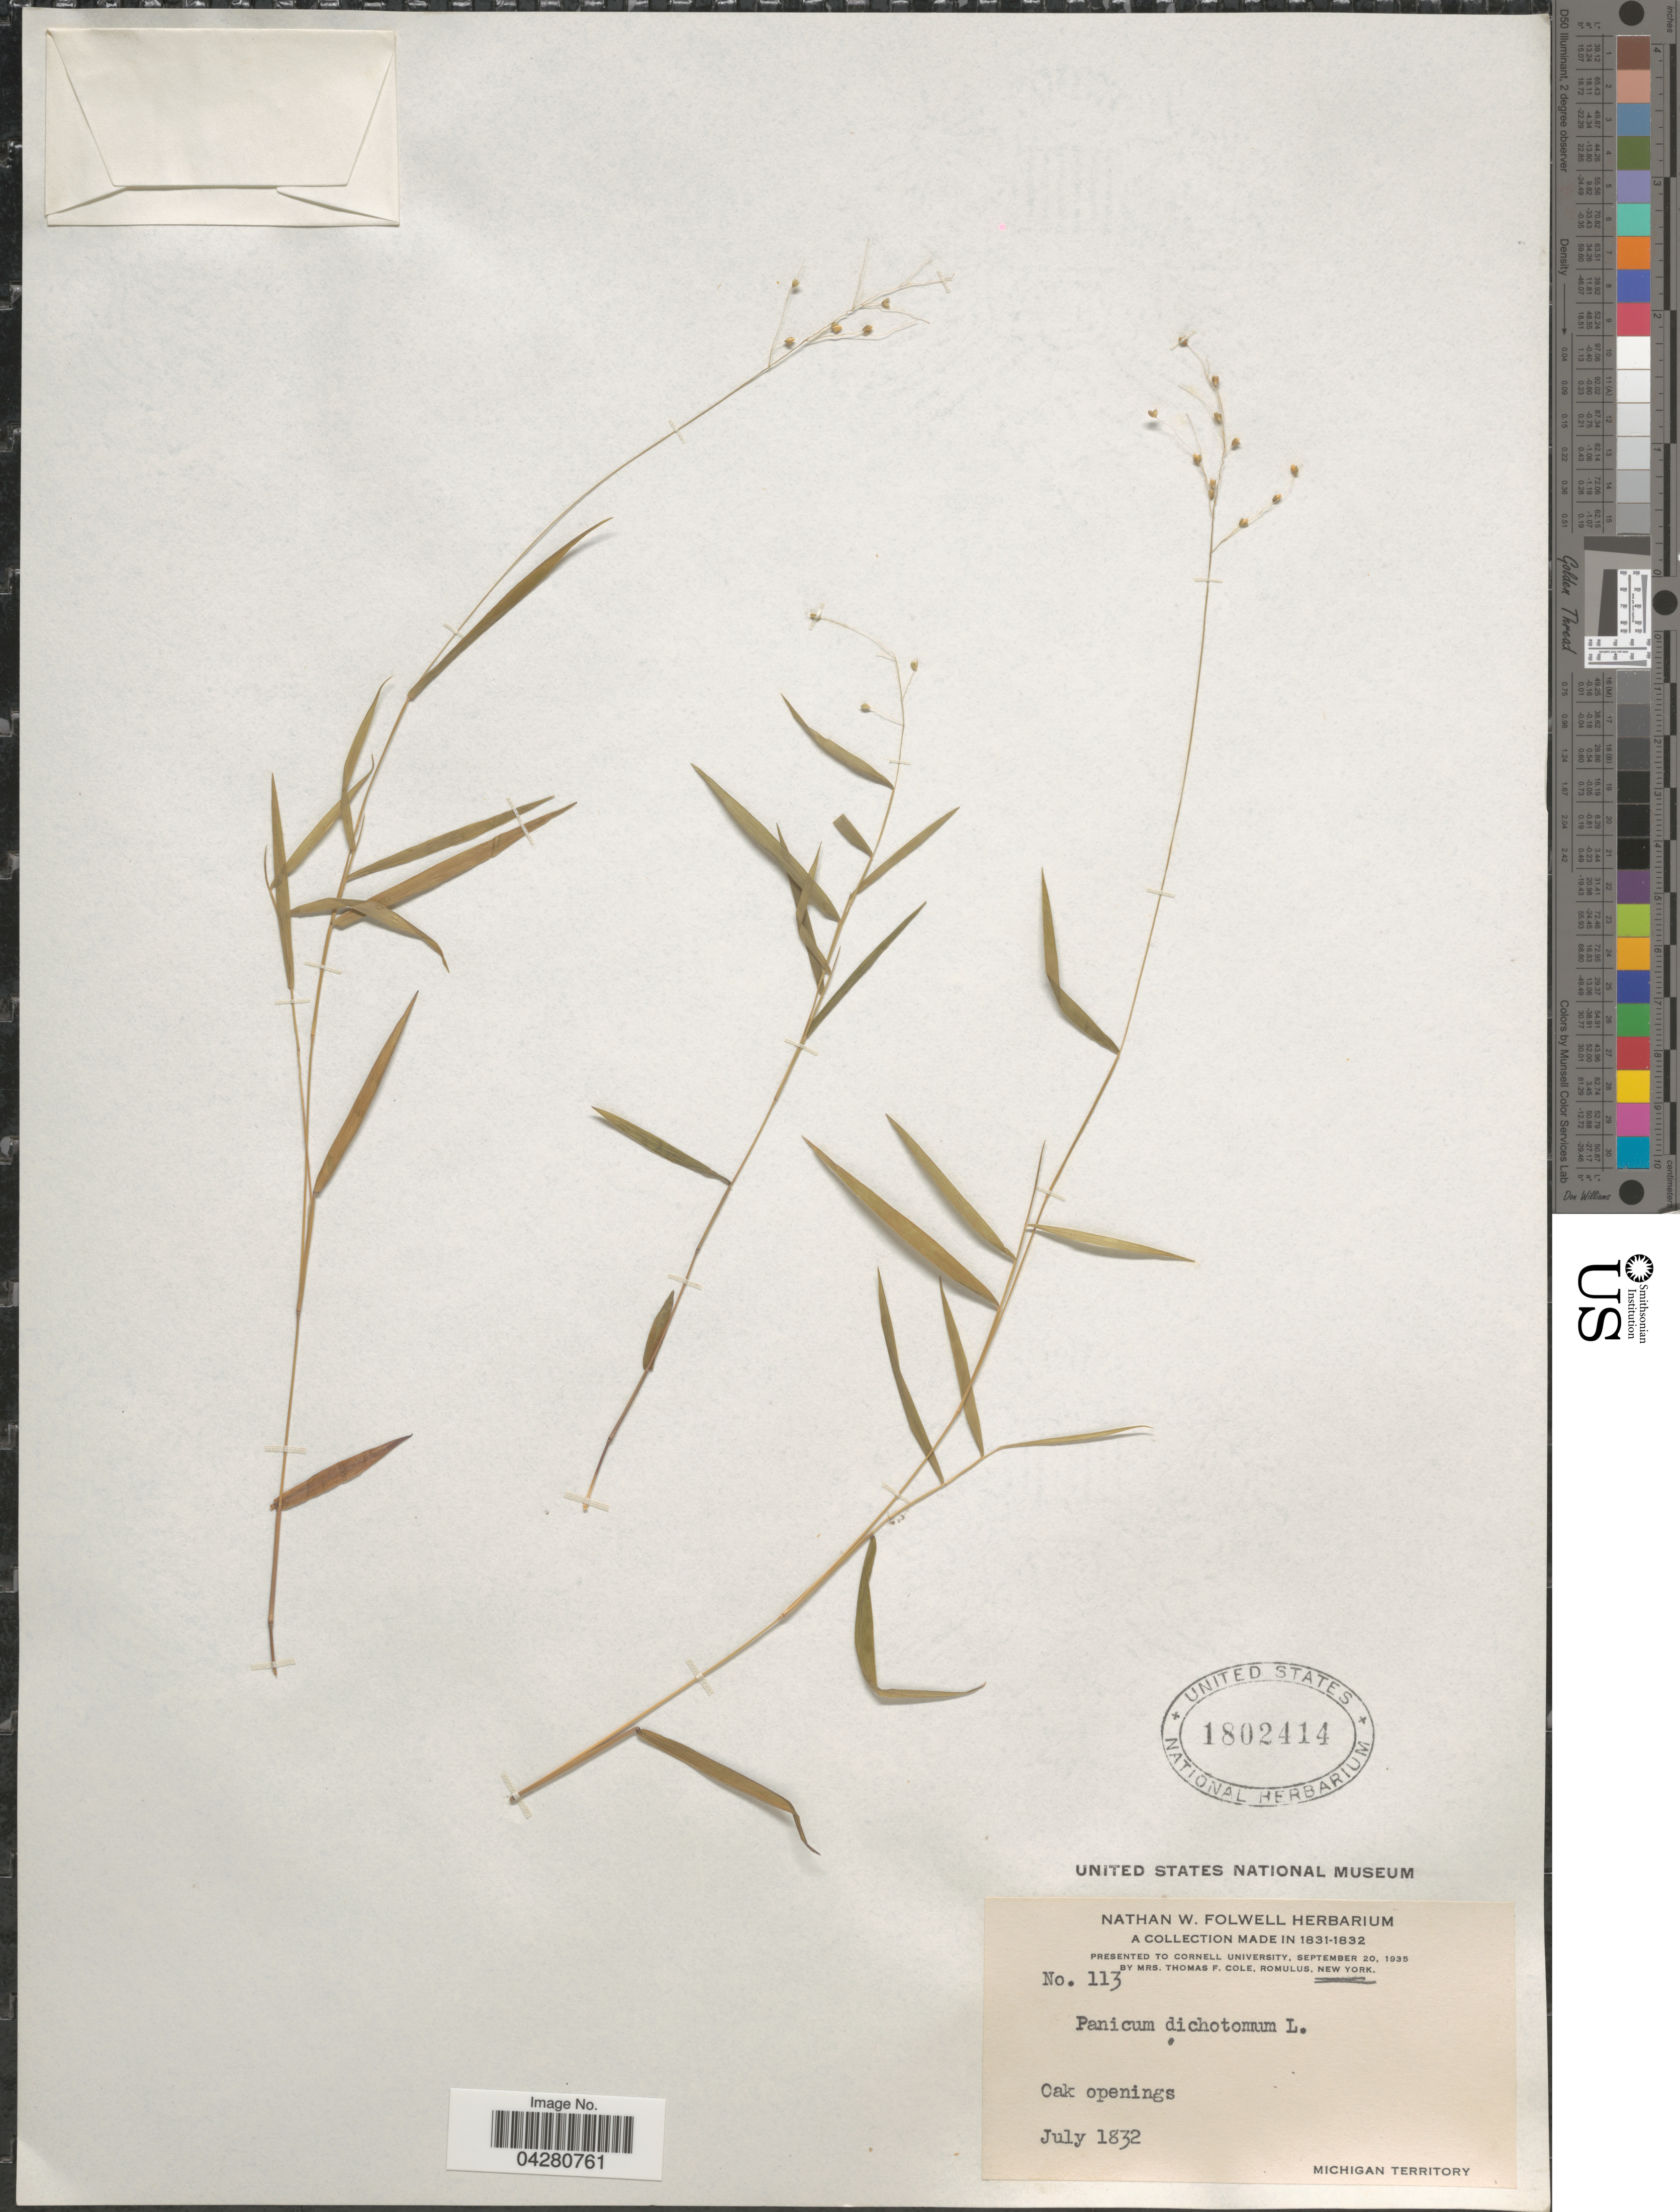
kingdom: Plantae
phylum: Tracheophyta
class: Liliopsida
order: Poales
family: Poaceae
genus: Dichanthelium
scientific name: Dichanthelium dichotomum var. dichotomum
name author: (L.) Gould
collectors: ex herb. Nathan W. Folwell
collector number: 113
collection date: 1832-07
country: United States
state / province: Michigan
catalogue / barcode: US 1802414